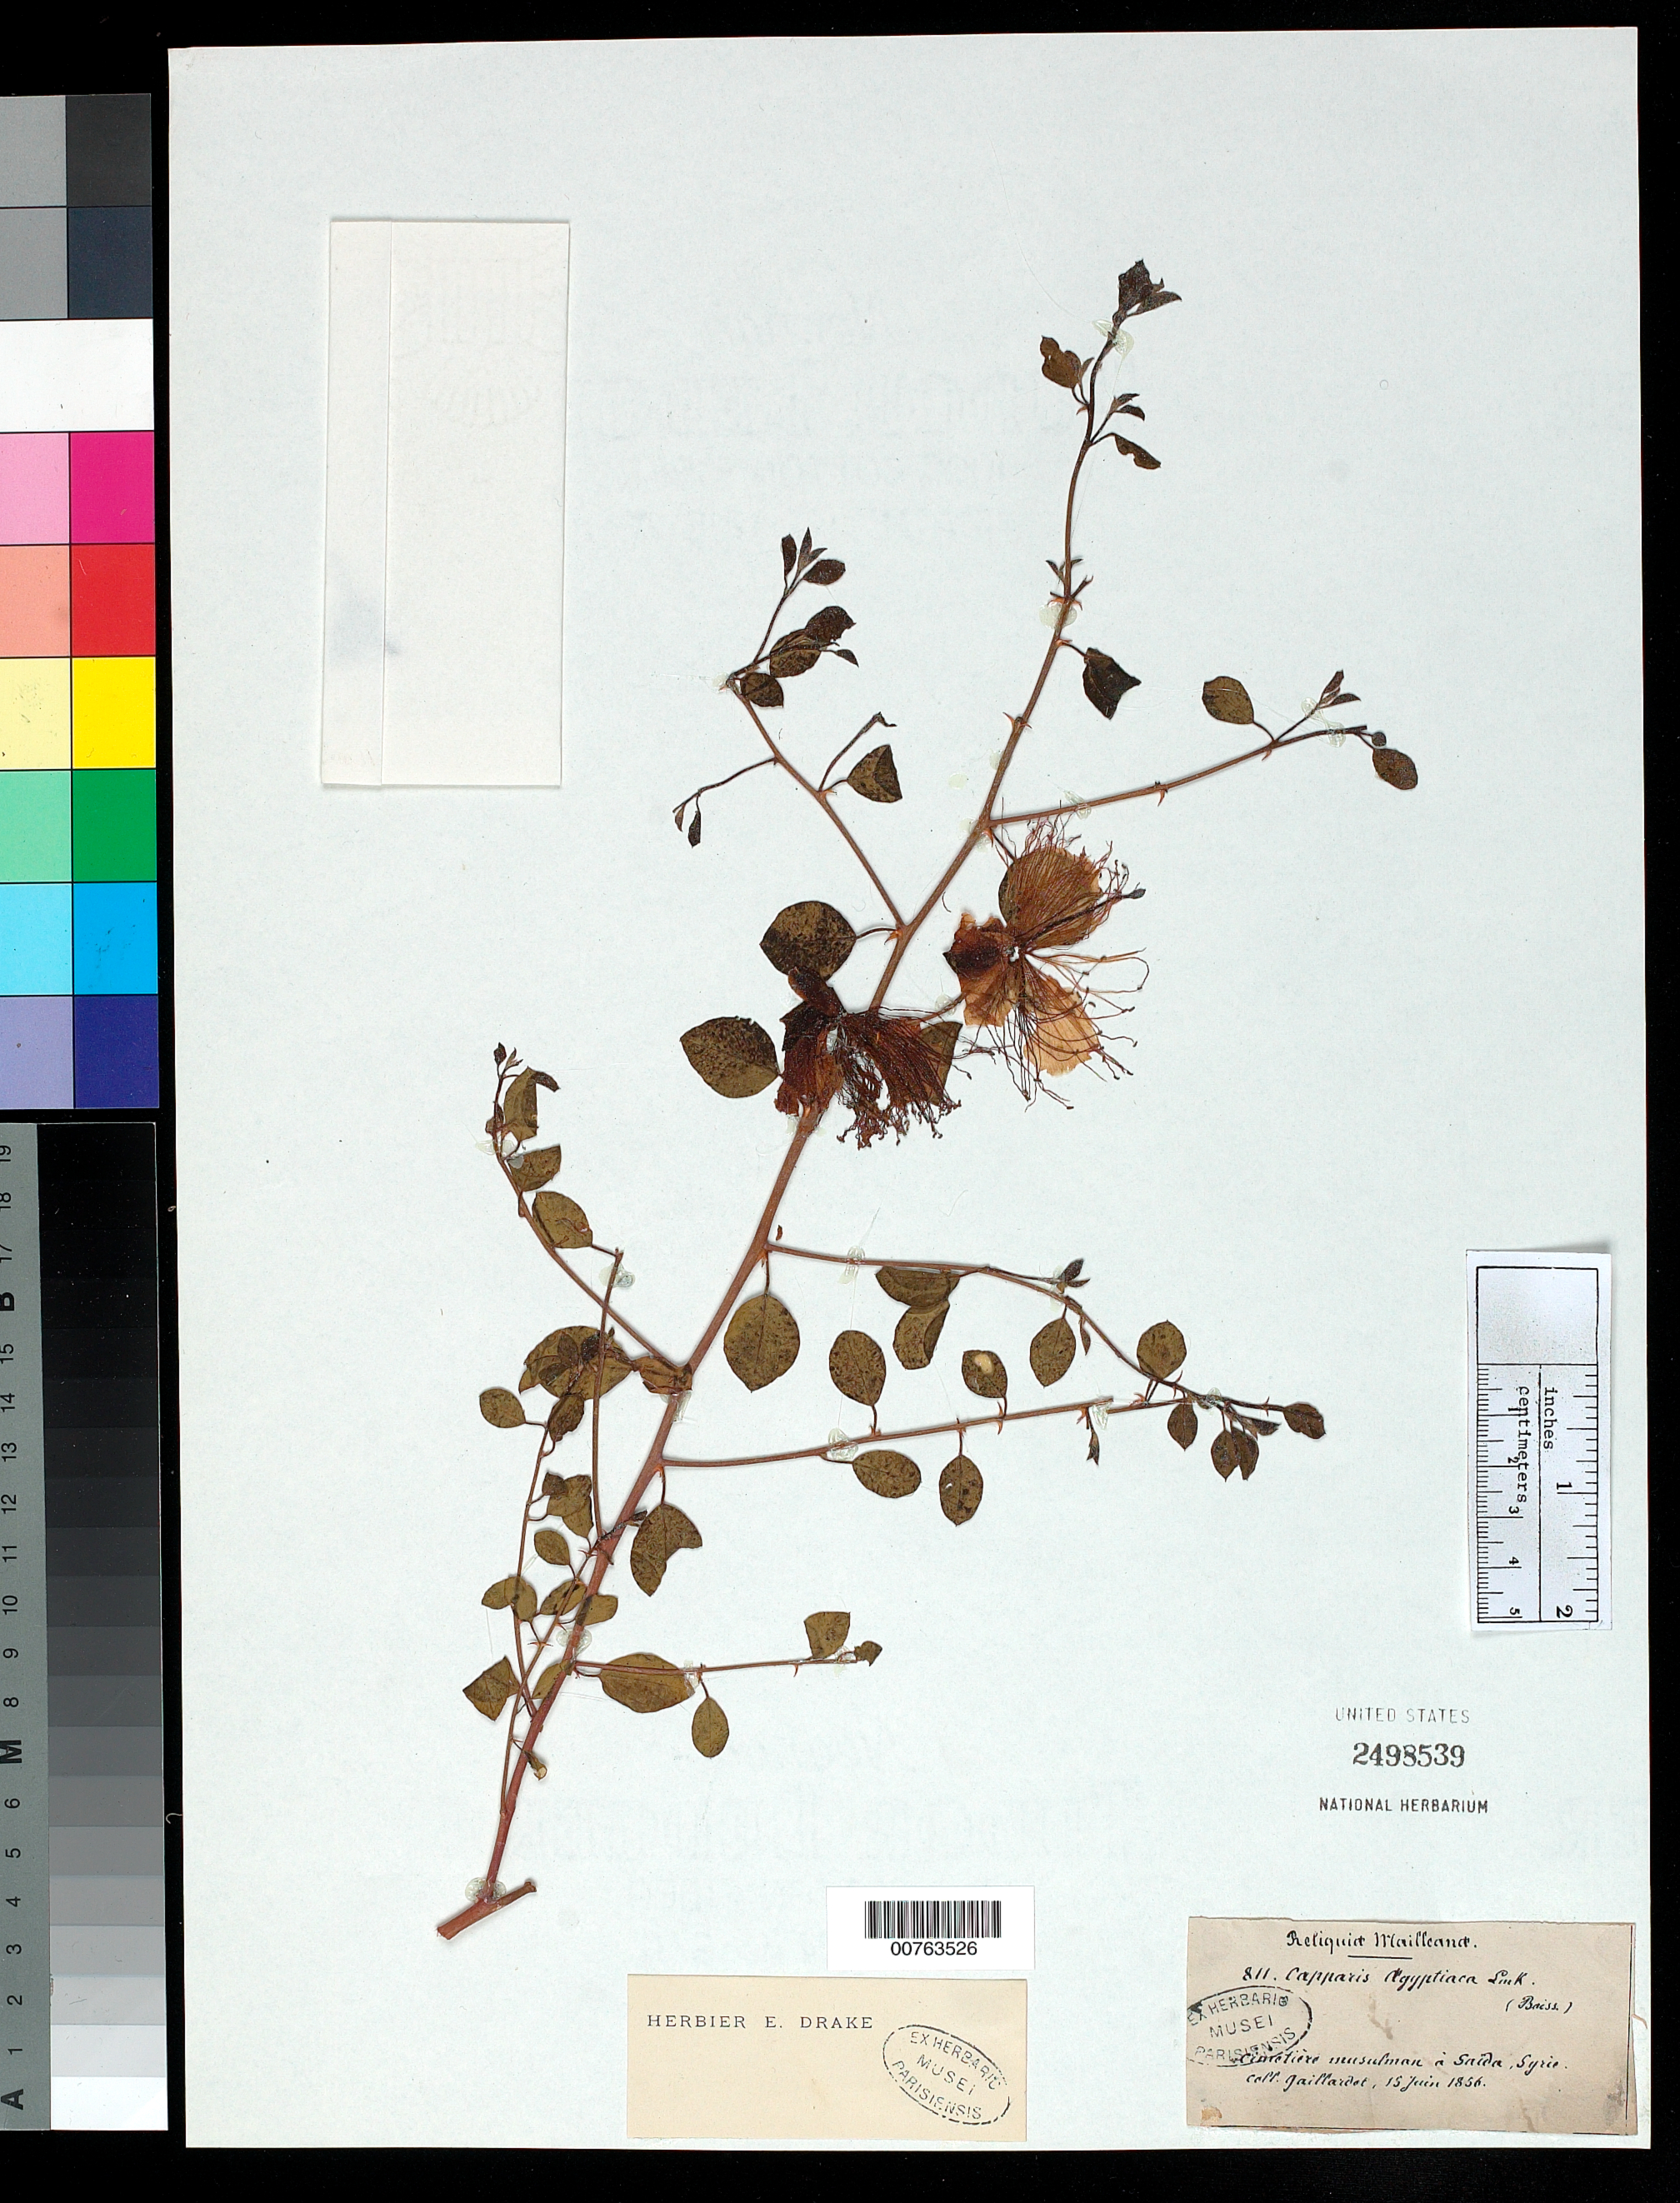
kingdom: Plantae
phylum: Tracheophyta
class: Magnoliopsida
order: Brassicales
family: Capparaceae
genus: Capparis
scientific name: Capparis aegyptia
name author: Lam.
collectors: C. Gaillardot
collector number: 881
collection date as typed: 15 Jun 1856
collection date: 1856-06-15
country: Syria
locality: Saïda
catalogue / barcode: US 2498539